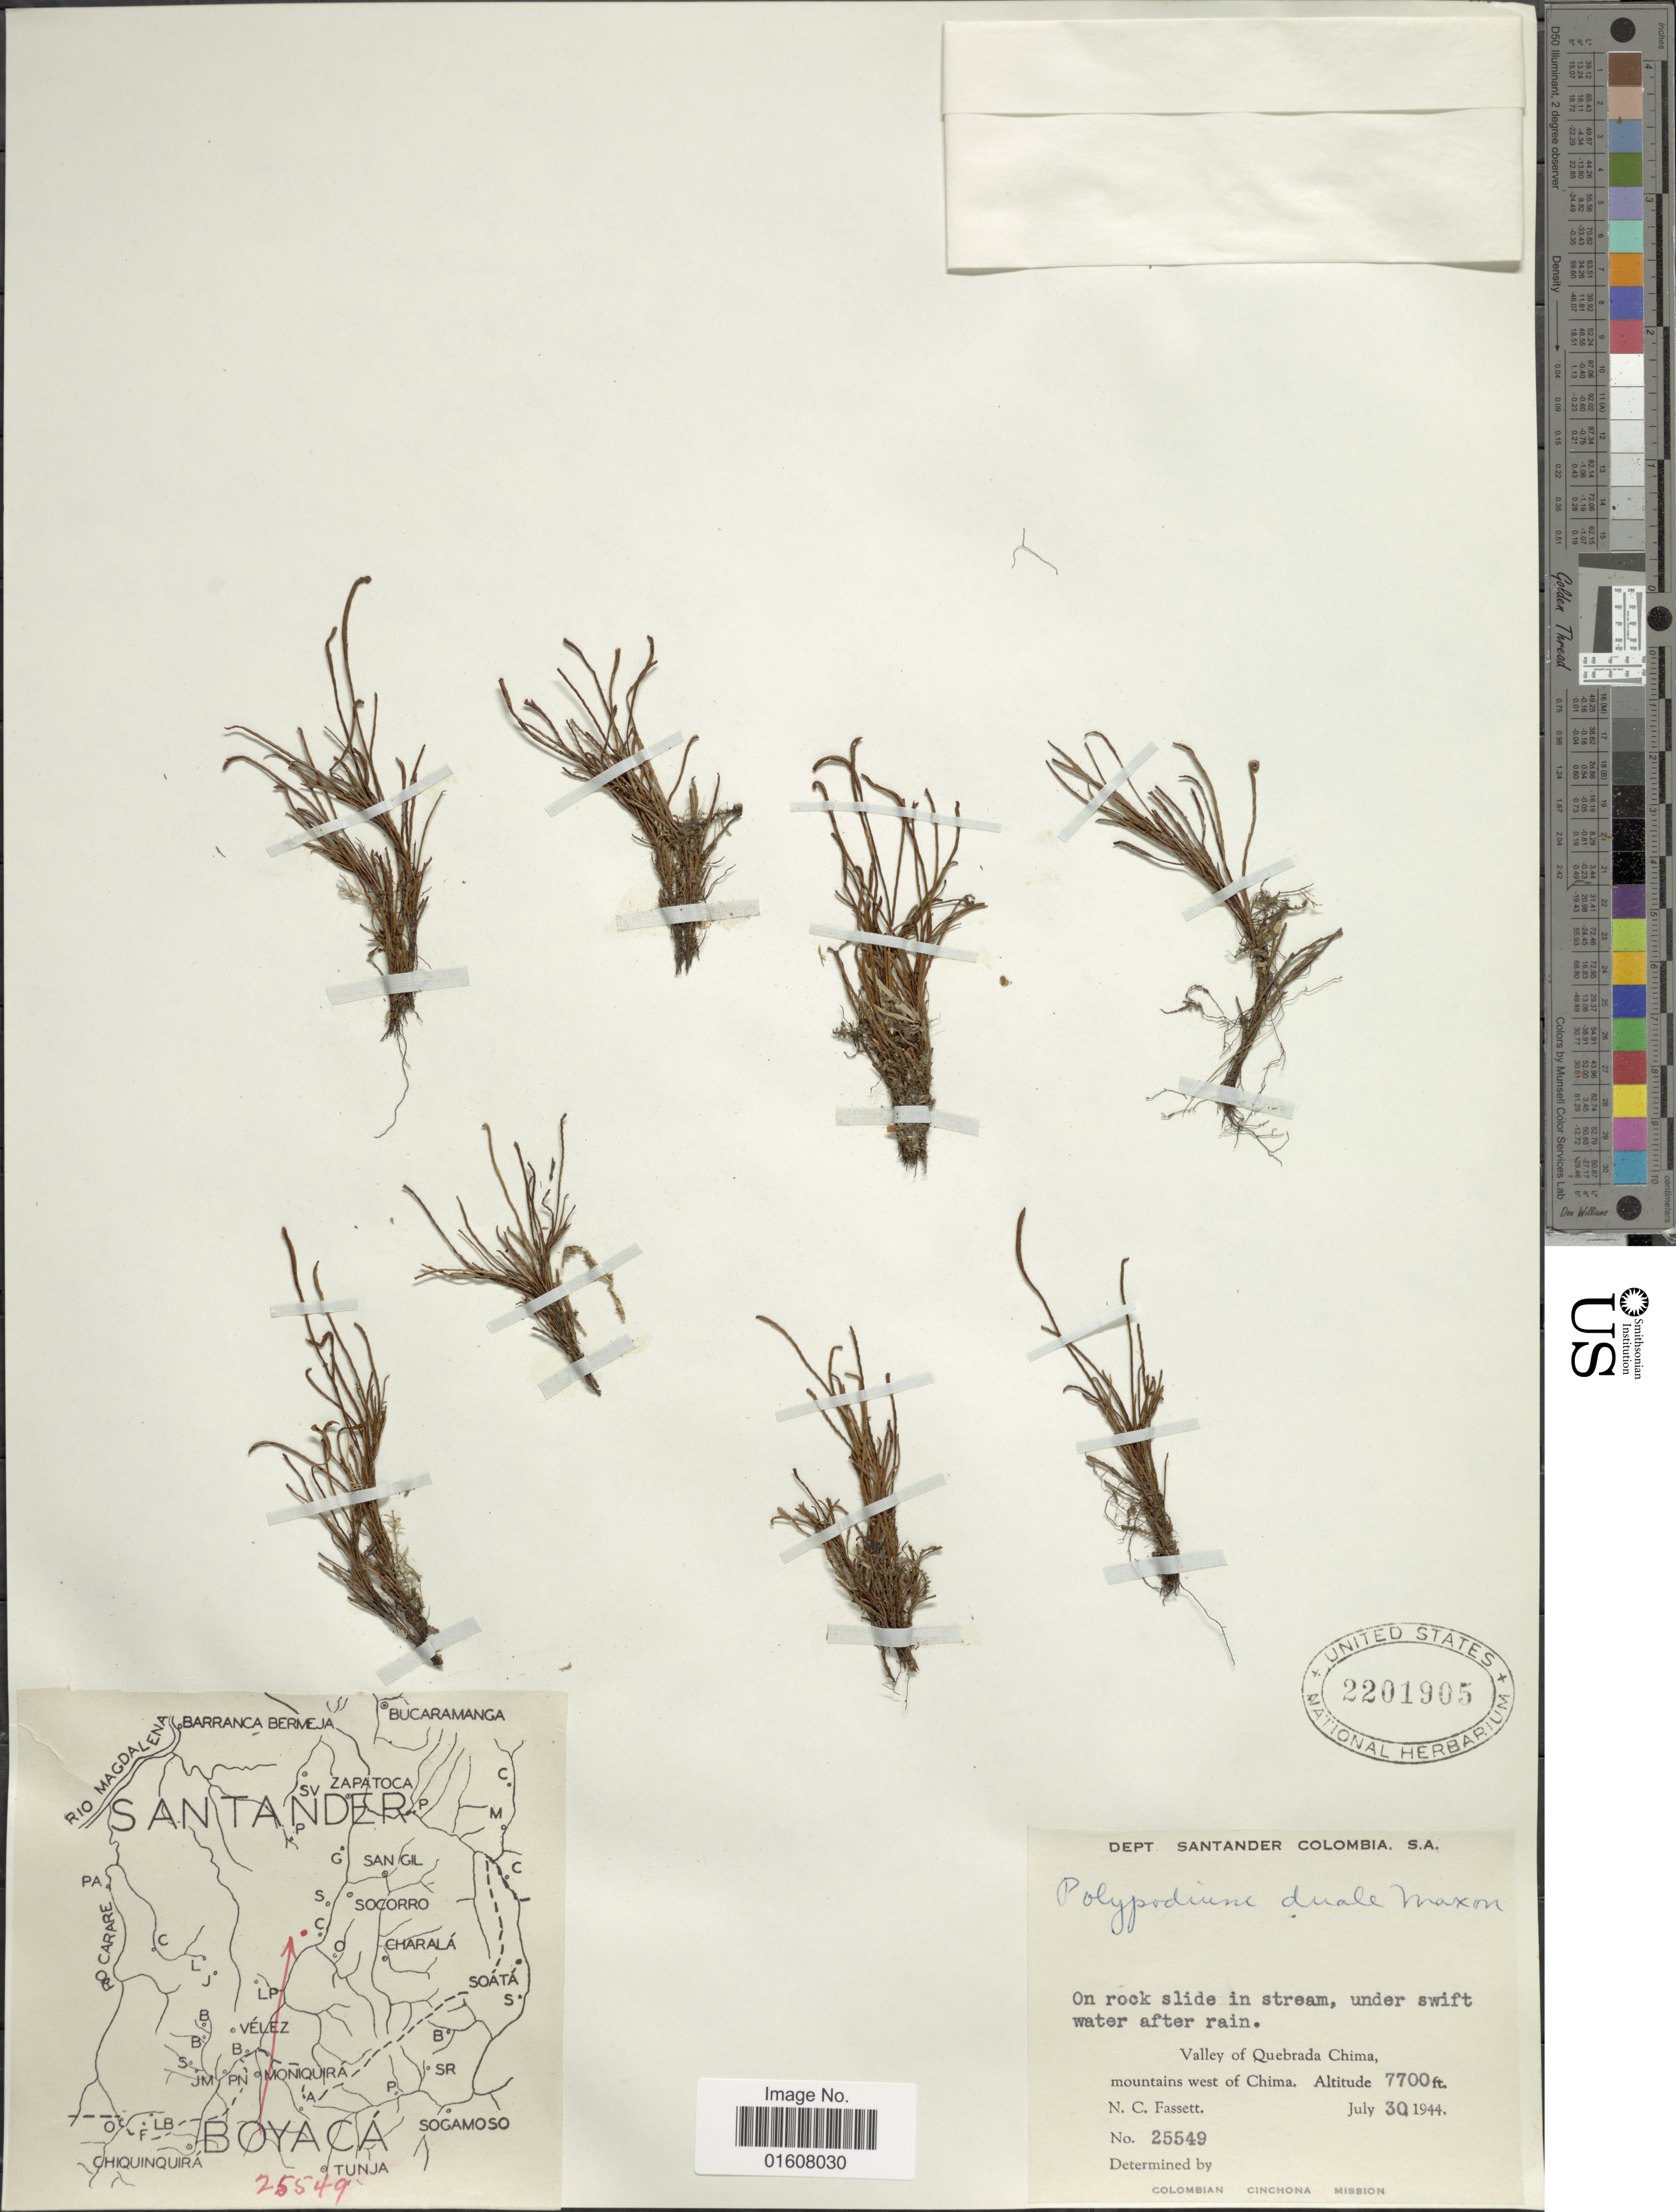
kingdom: Plantae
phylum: Tracheophyta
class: Polypodiopsida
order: Polypodiales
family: Polypodiaceae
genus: Cochlidium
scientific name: Cochlidium serrulatum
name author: (Sw.) L.E. Bishop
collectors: N. C. Fassett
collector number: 25549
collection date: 1944-07-30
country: Colombia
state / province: Santander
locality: Valley of Quebrada Chima, mountains west of Chima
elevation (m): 2347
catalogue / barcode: US 2201905